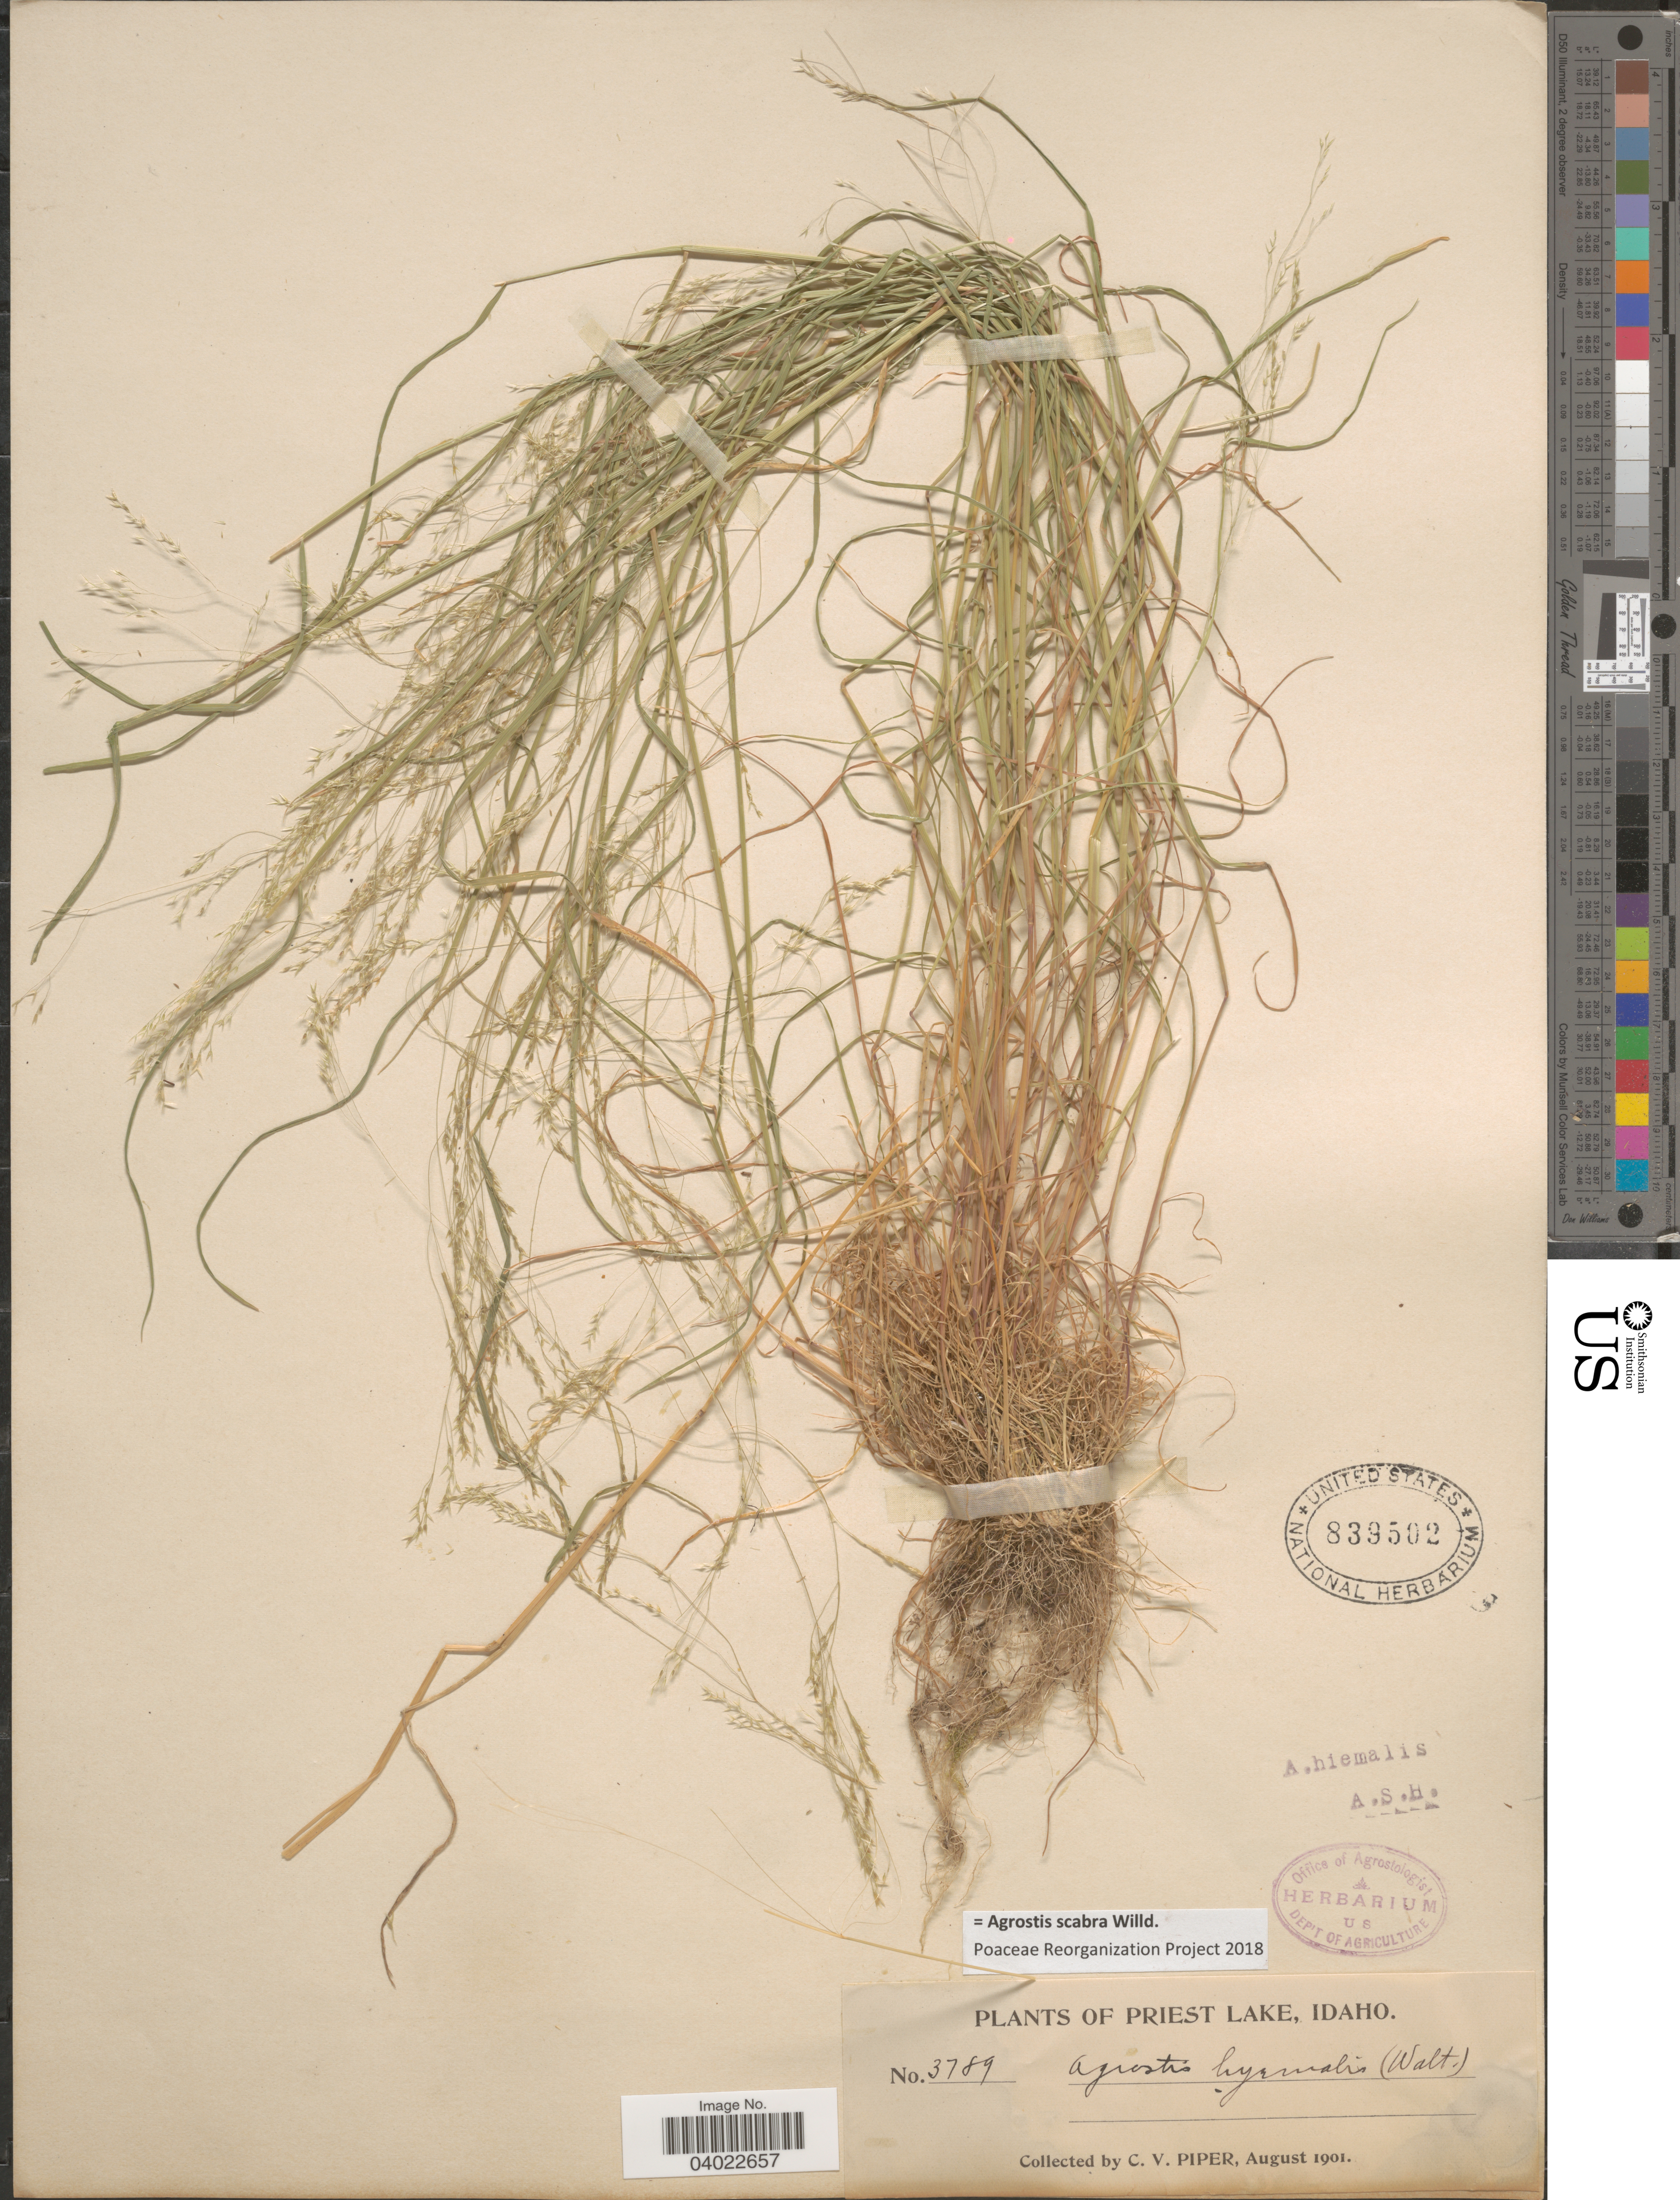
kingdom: Plantae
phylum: Tracheophyta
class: Liliopsida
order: Poales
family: Poaceae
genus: Agrostis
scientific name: Agrostis scabra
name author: Willd.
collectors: C. V. Piper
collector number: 3789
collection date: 1901-08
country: United States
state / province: Idaho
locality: Priest Lake.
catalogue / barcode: US 839502